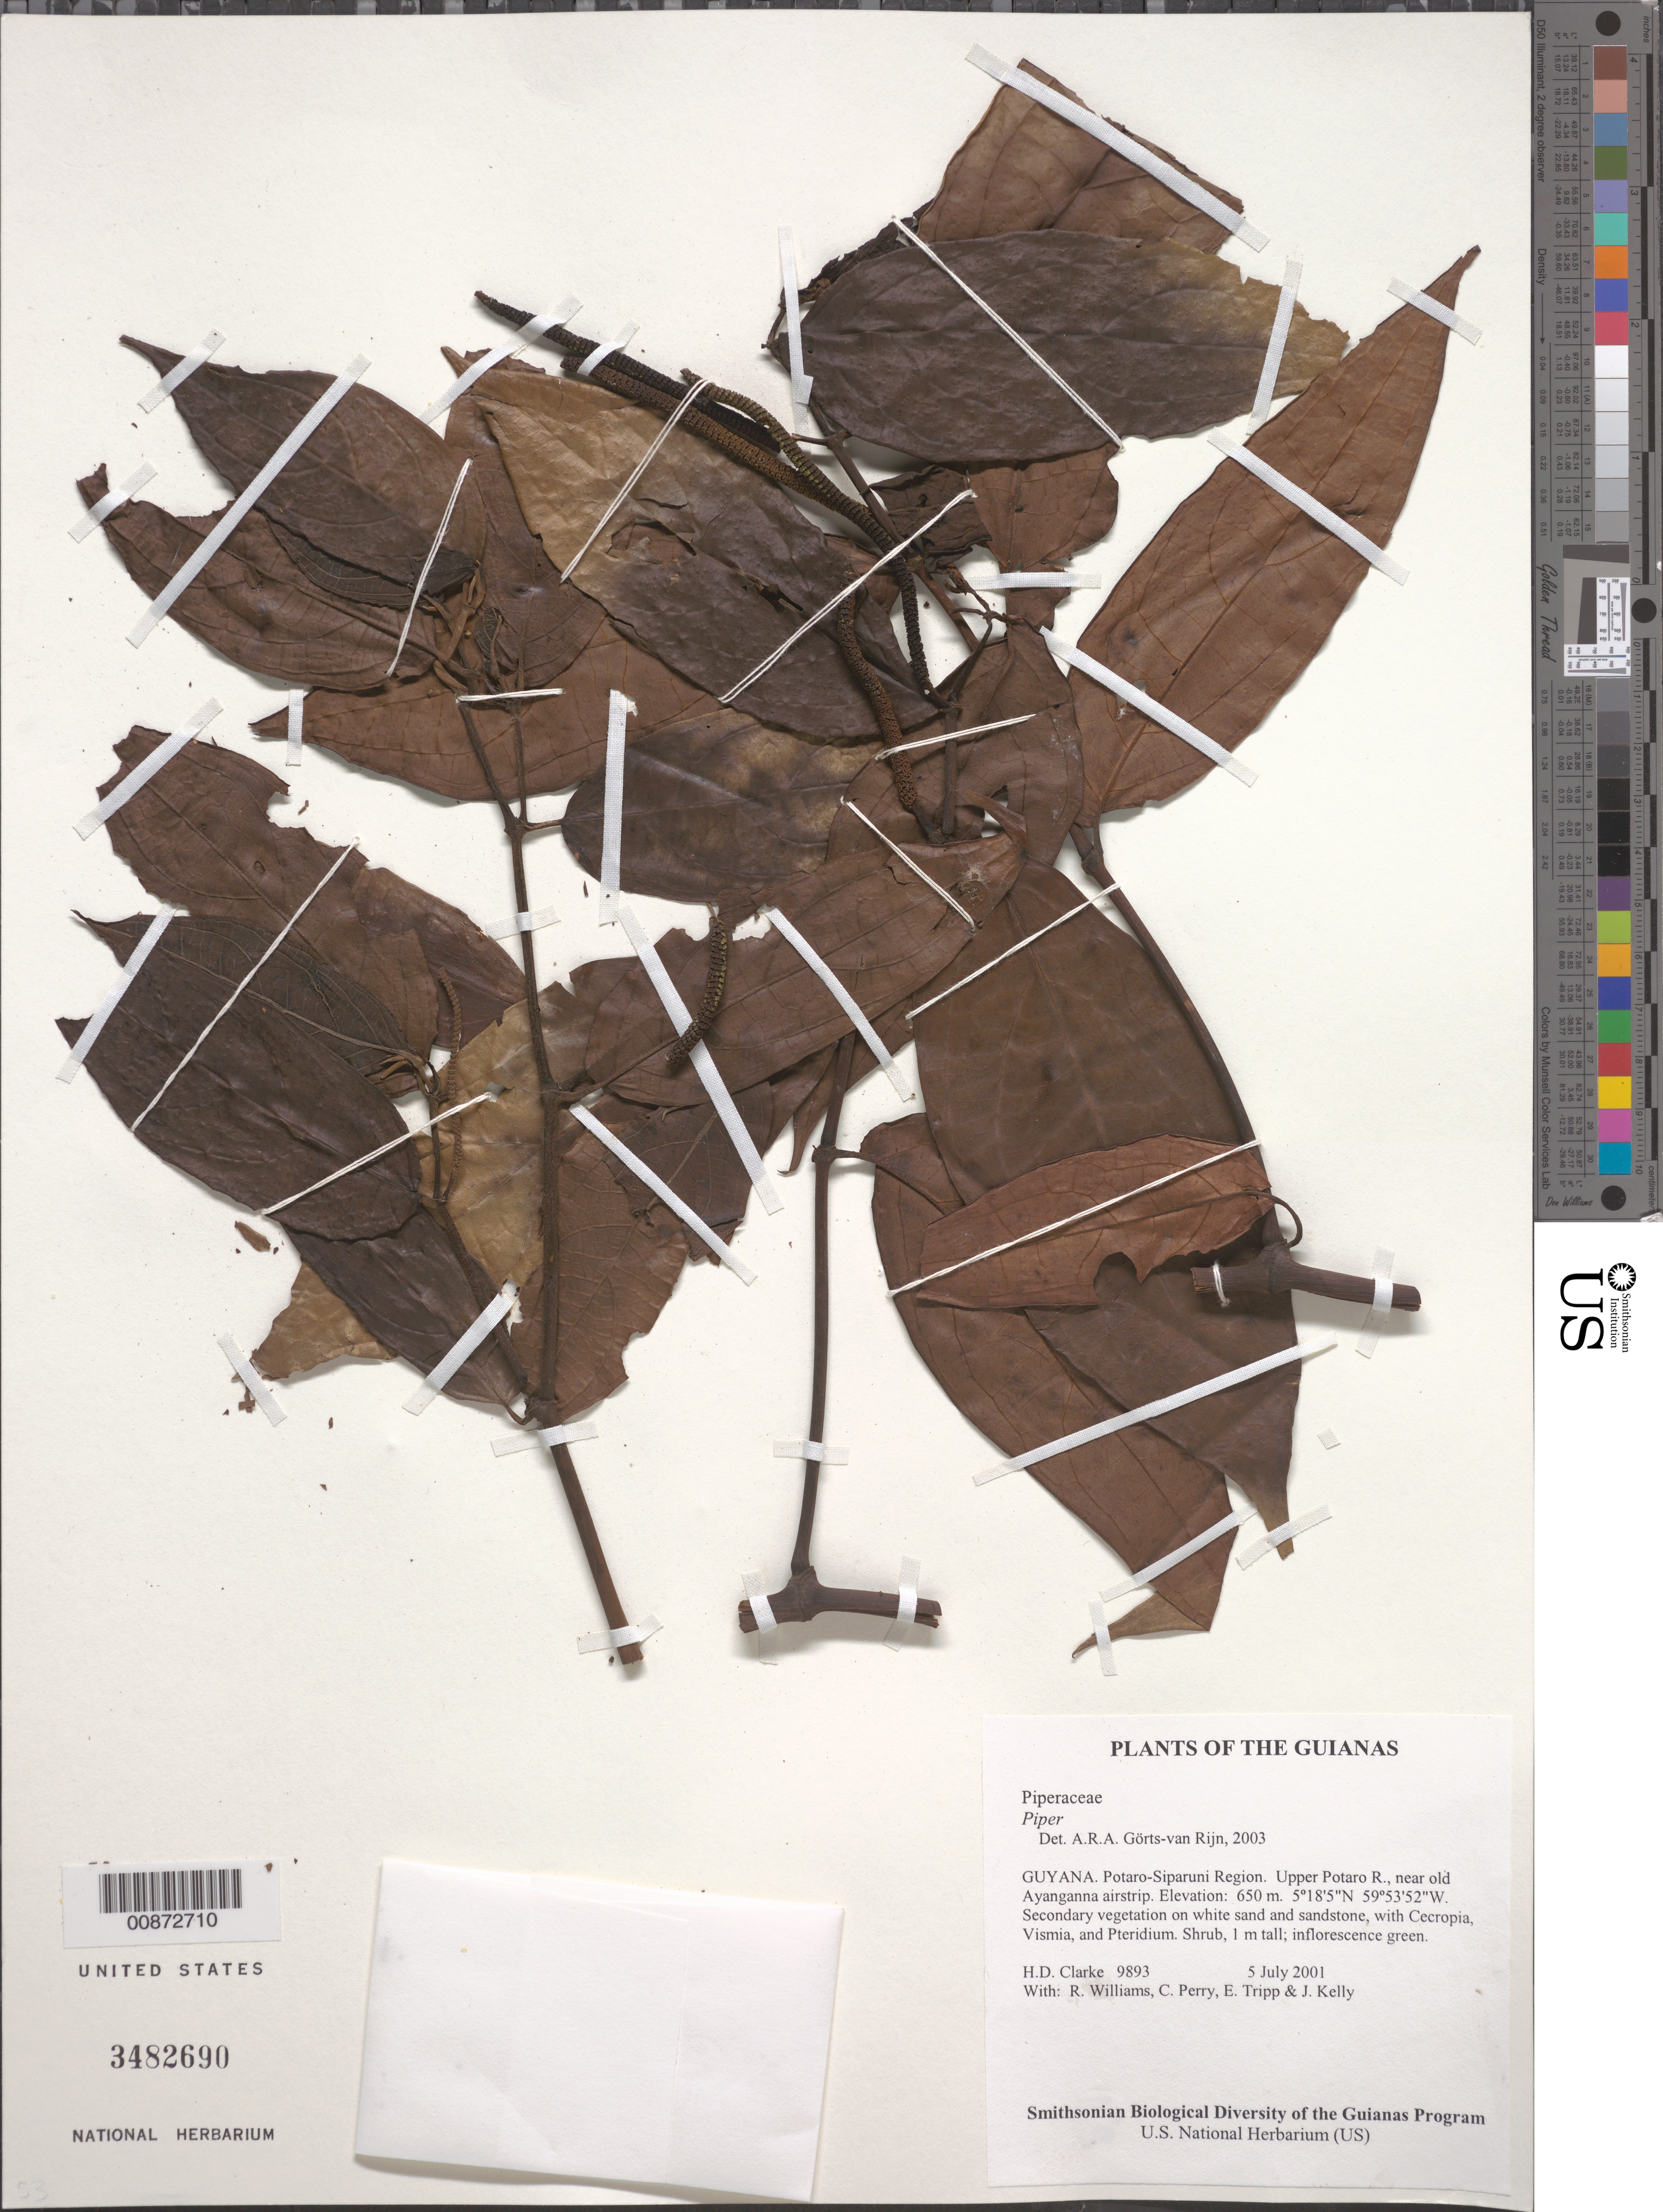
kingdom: Plantae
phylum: Tracheophyta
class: Magnoliopsida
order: Piperales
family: Piperaceae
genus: Piper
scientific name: Piper sp.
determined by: Görts-van Rijn, A. R. A.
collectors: H. D. Clarke, R. Williams, C. Perry, E. Tripp & J. Kelly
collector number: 9893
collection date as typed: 5 July 2001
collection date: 2001-07-05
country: Guyana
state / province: Potaro-Siparuni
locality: Upper Potaro R., near old Ayanganna airstrip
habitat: Secondary vegetation on white sand and sandstone, with Cecropia, Vismia, and Pteridium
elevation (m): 650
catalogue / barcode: US 3482690